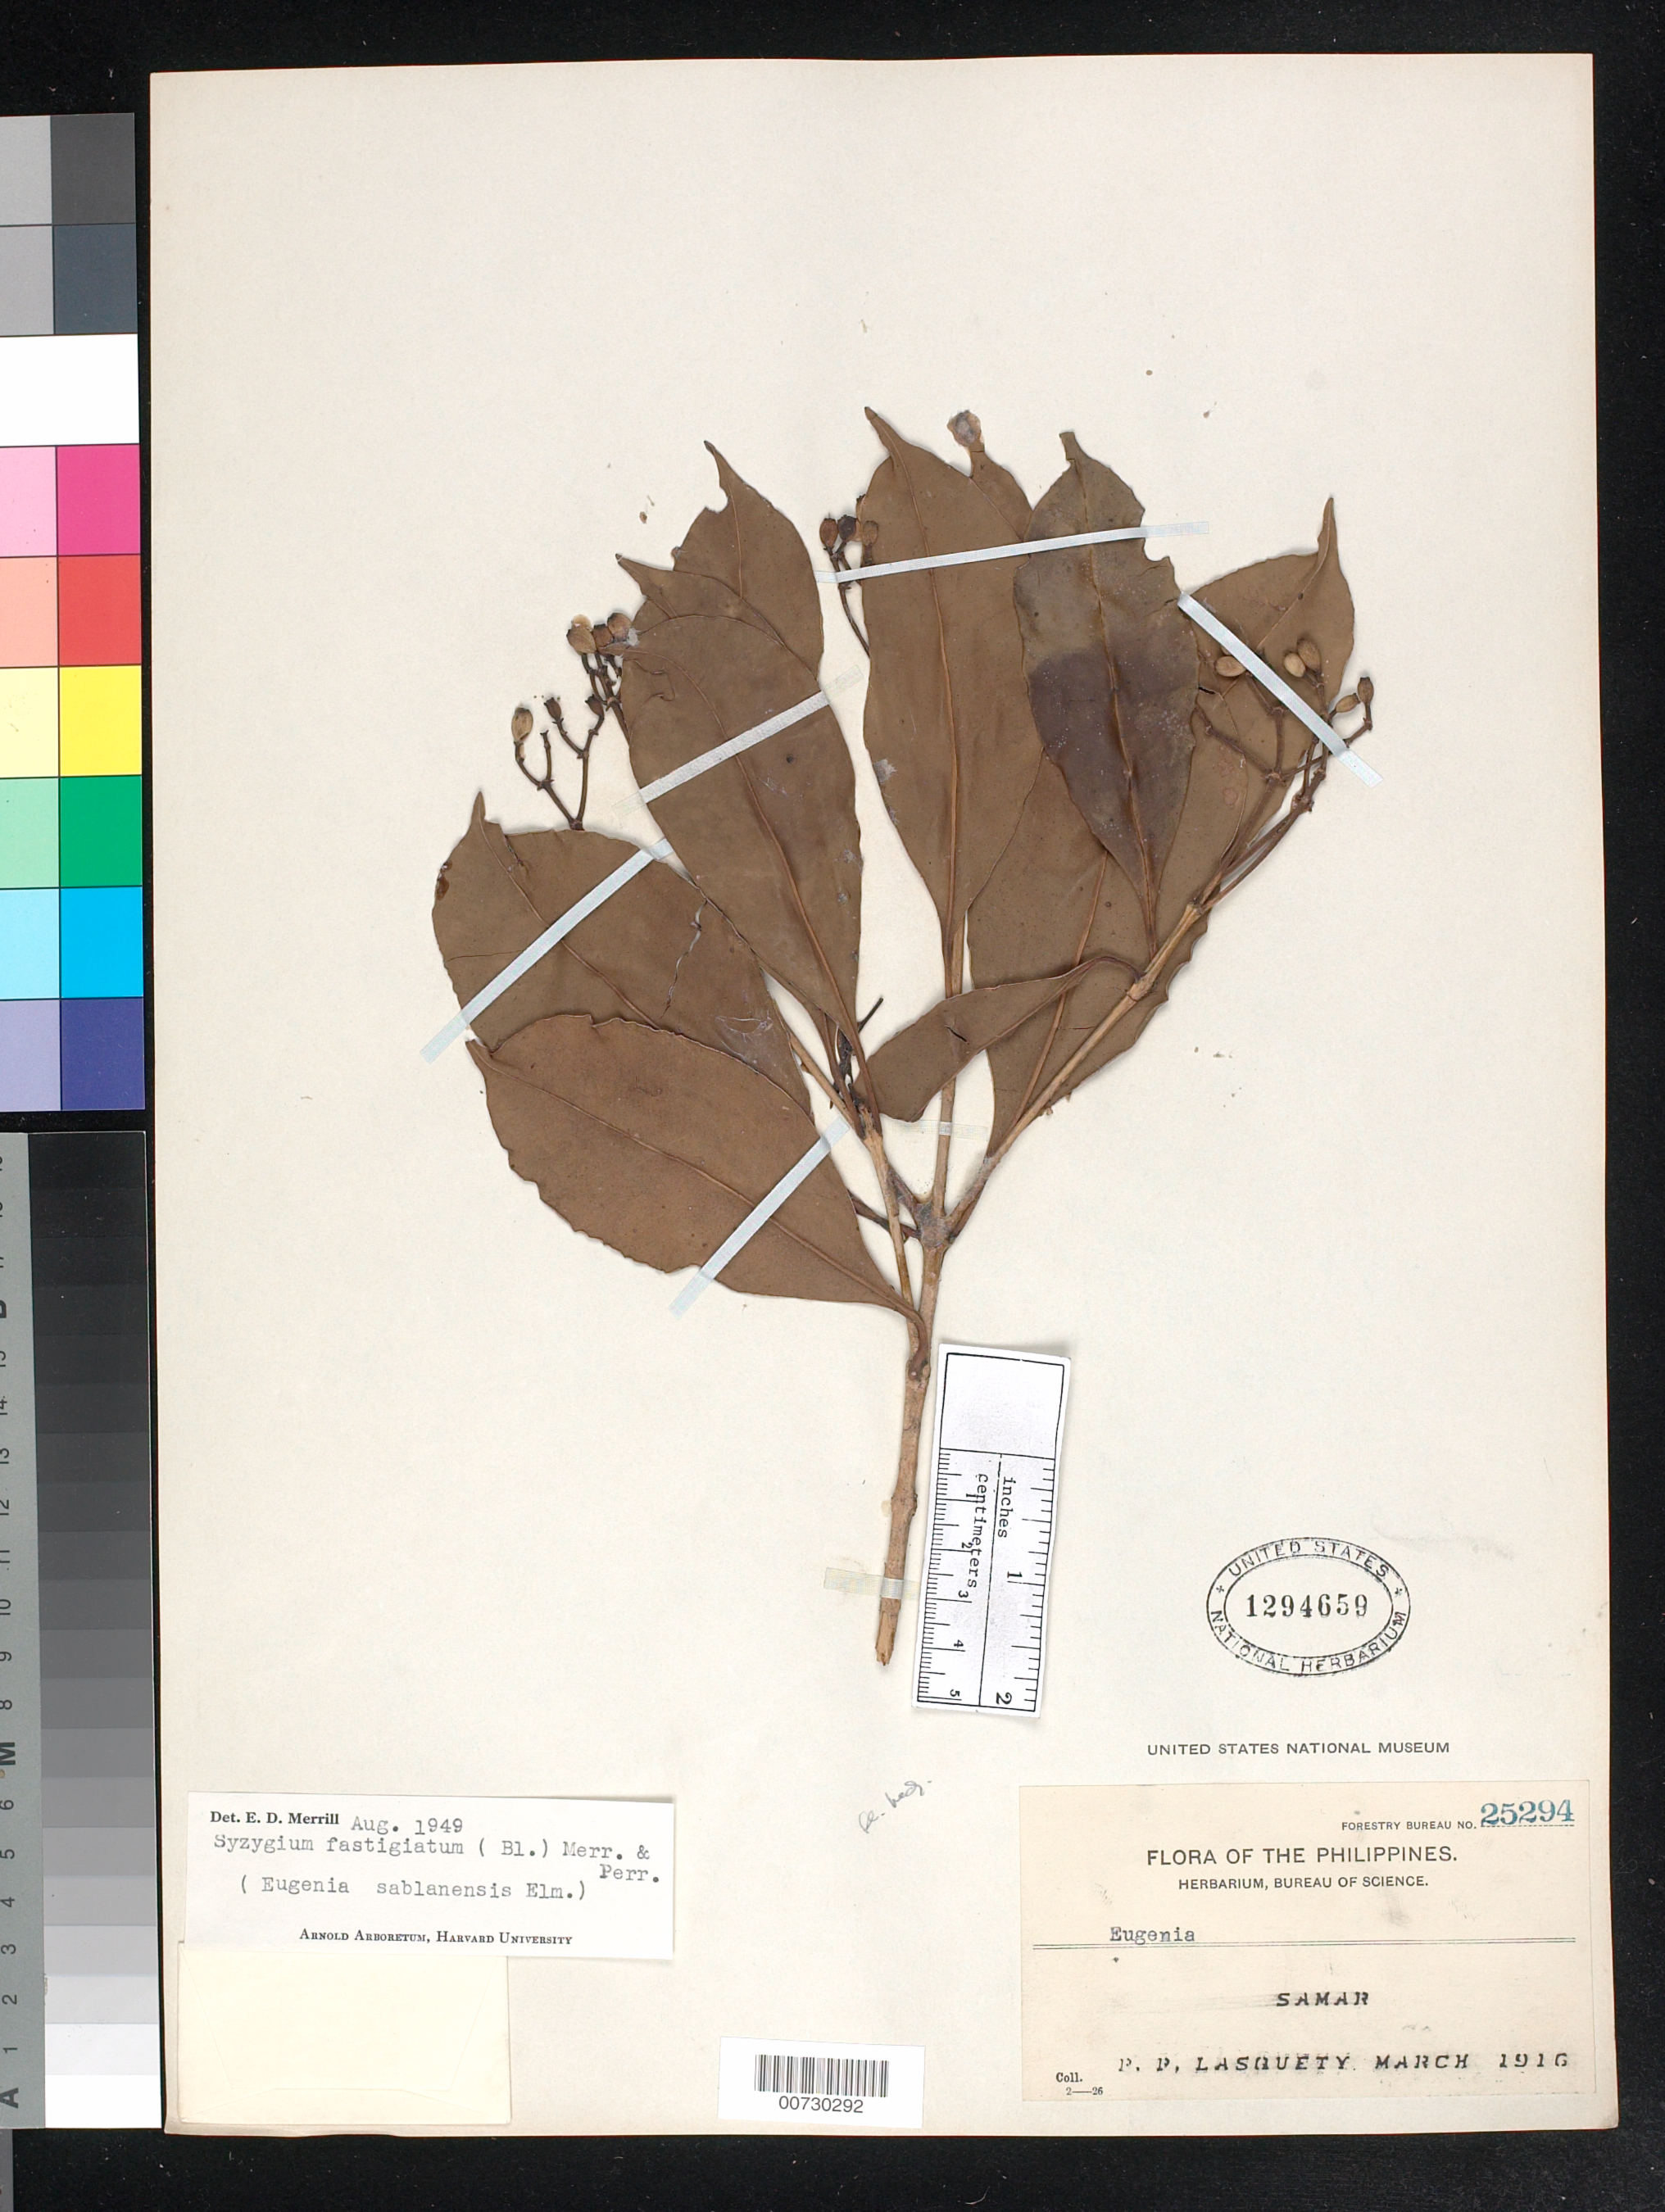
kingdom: Plantae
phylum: Tracheophyta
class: Magnoliopsida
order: Myrtales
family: Myrtaceae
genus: Syzygium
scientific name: Syzygium fastigiatum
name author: (Blume) Merr. & L.M. Perry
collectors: P. Lasquety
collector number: For. Bur. 25294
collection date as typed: Mar 1916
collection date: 1916-03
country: Philippines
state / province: Eastern Visayas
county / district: Eastern Samar / Northern Samar / Western Samar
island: Samar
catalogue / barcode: US 1294659